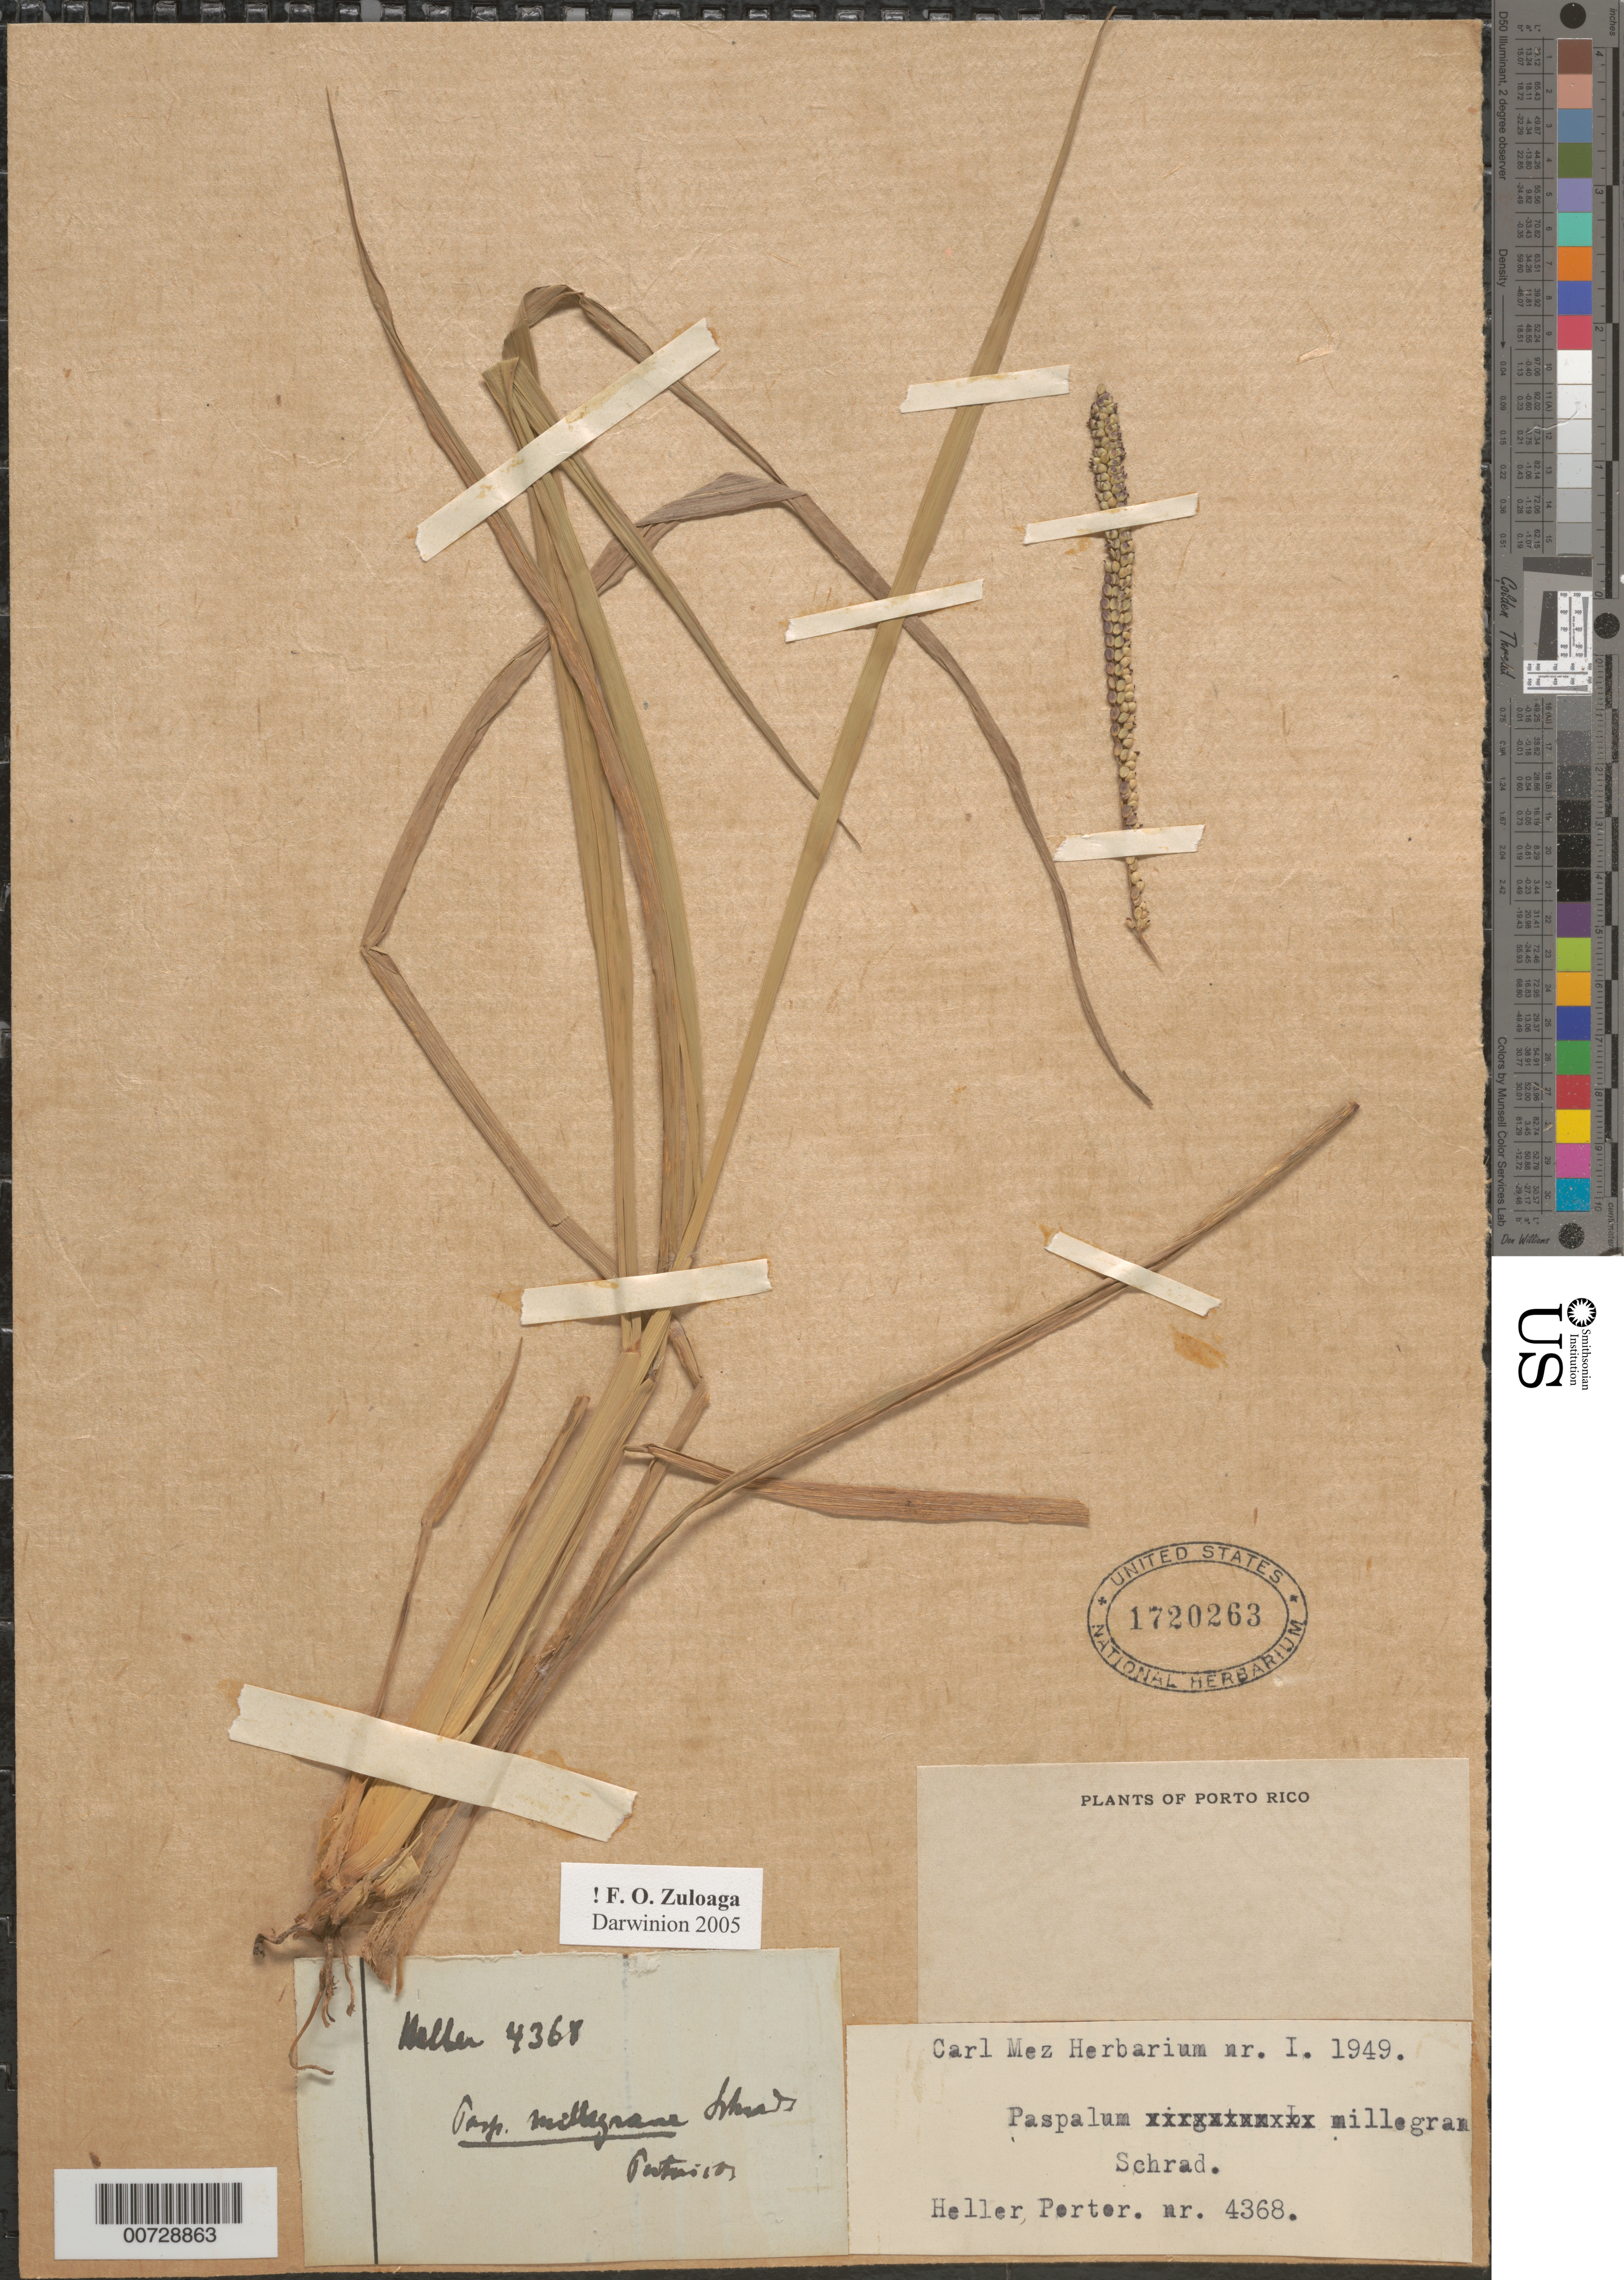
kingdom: Plantae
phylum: Tracheophyta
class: Liliopsida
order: Poales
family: Poaceae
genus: Paspalum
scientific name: Paspalum millegrana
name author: Schrad.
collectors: P. Heller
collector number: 4368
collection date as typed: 23 Jan 1900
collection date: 1900-01-23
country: Puerto Rico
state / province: Mayagüez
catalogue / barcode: US 1720263